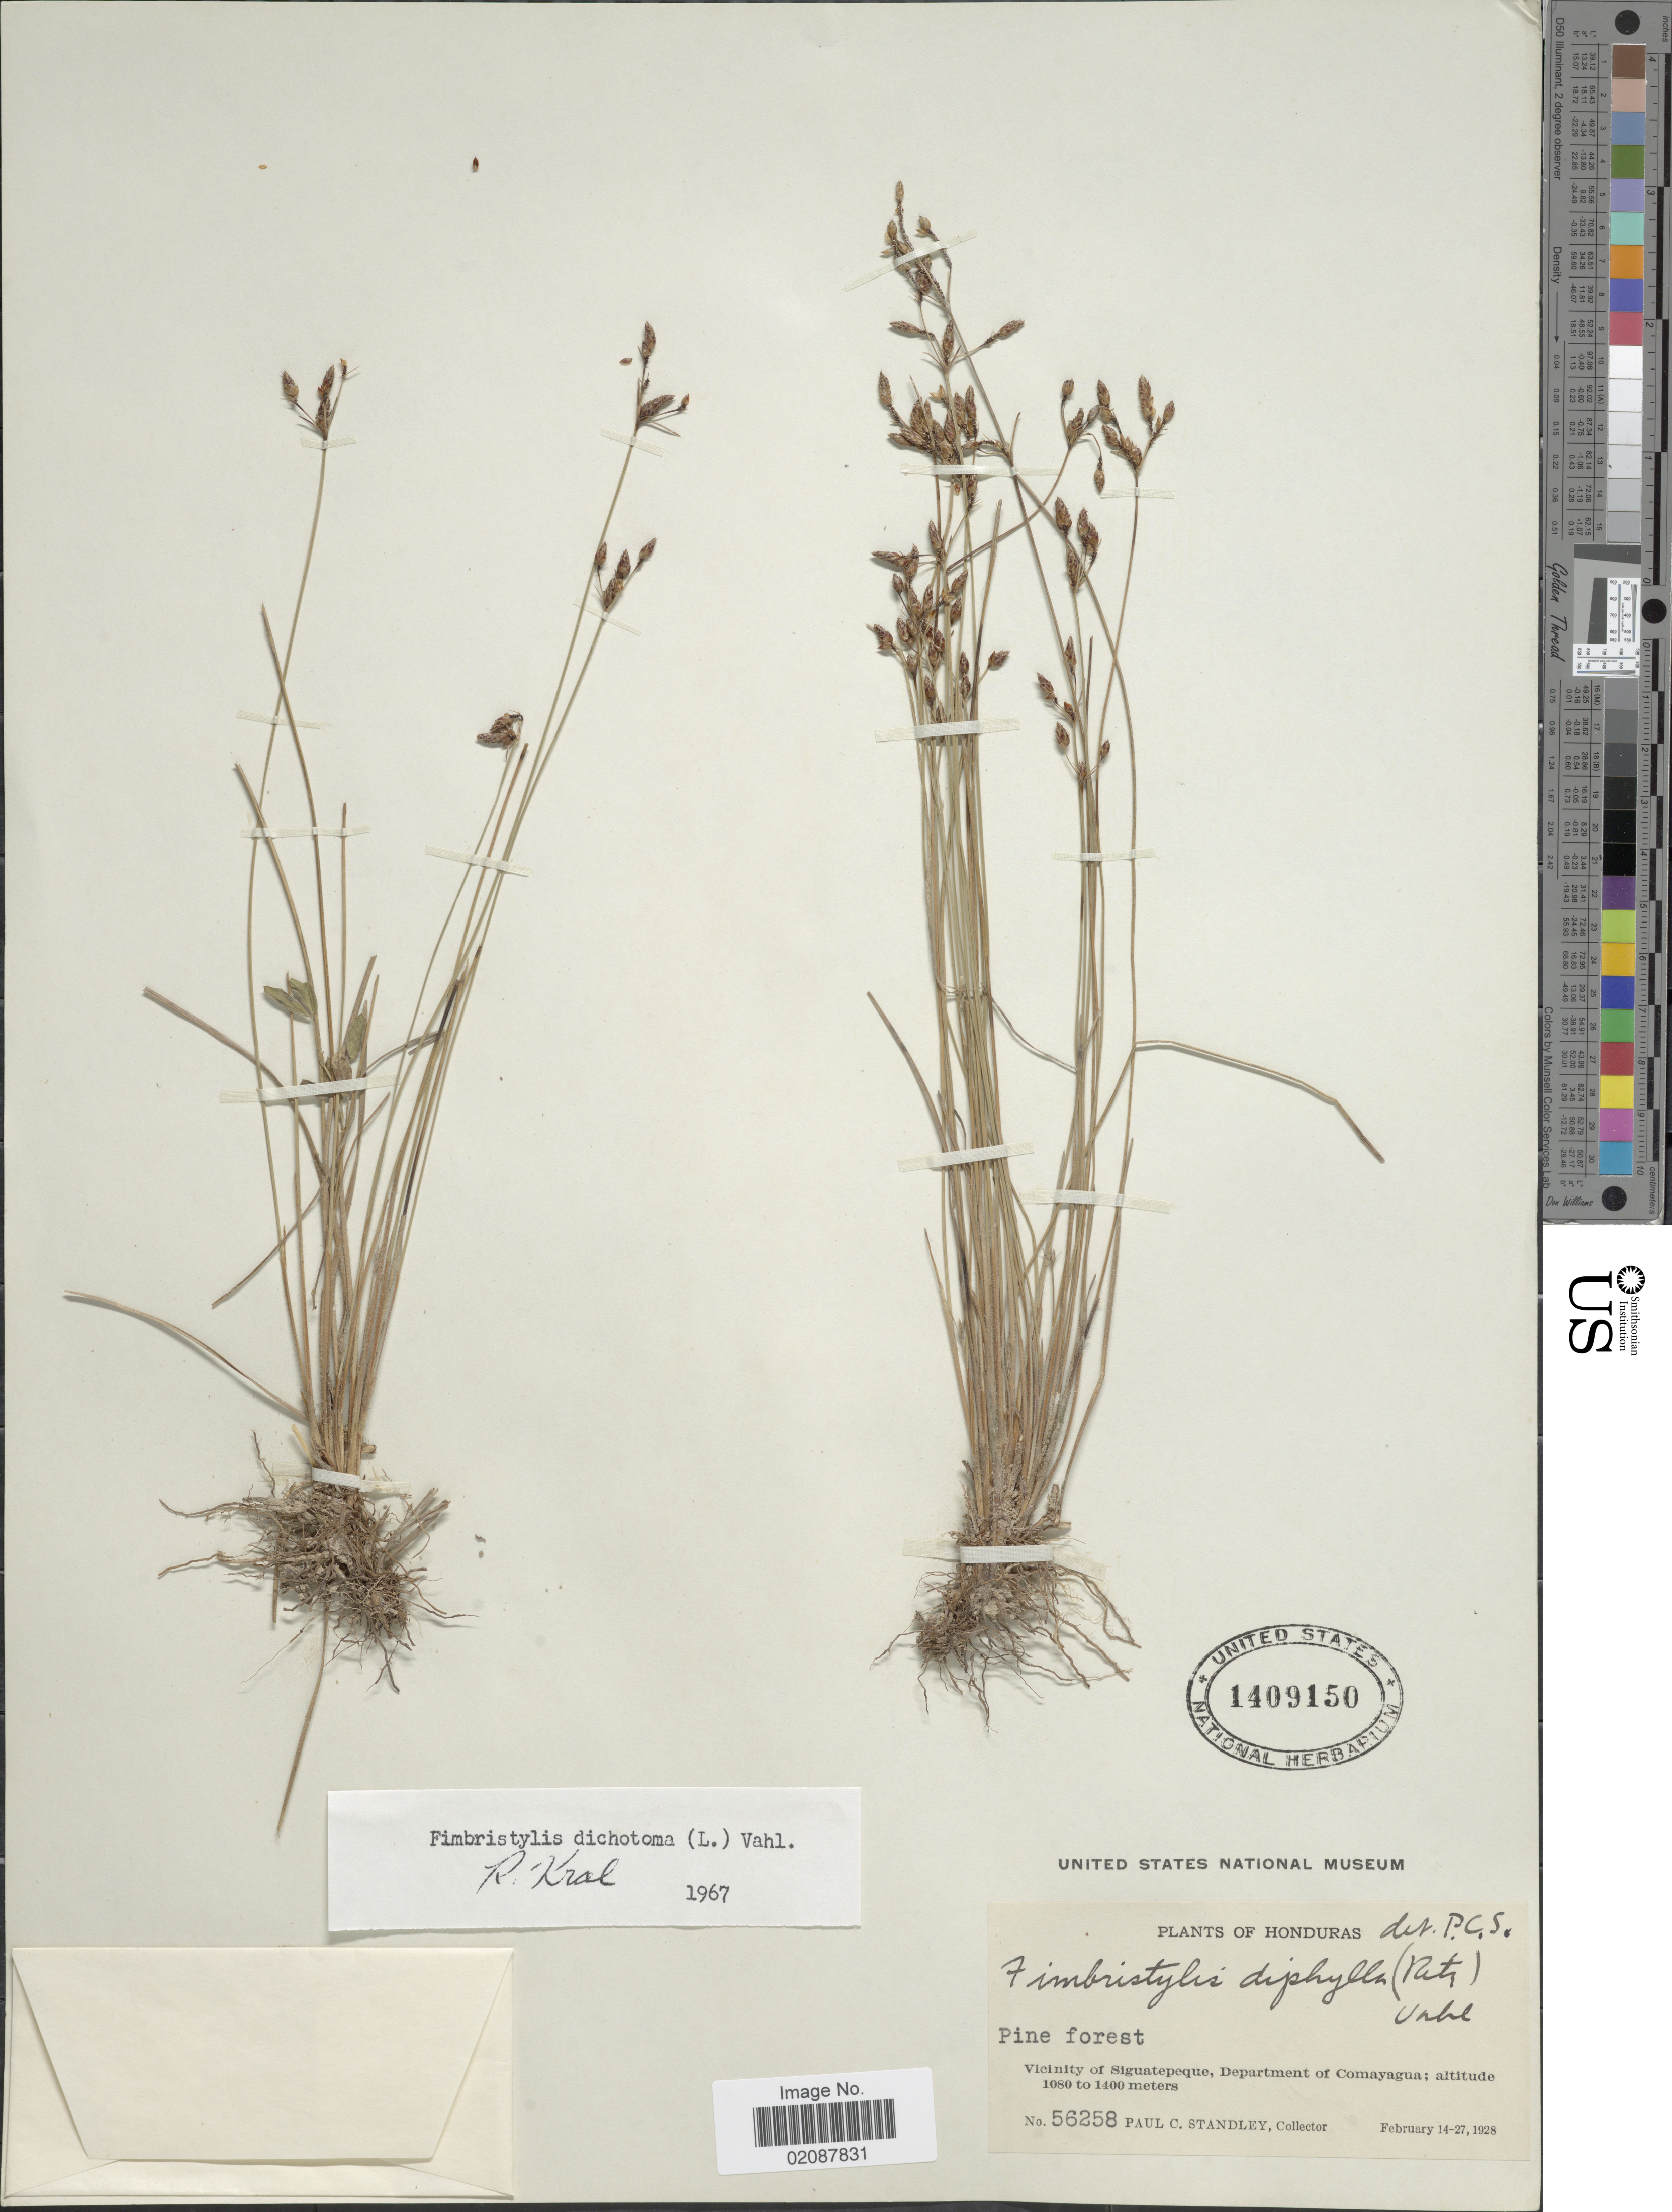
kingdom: Plantae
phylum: Tracheophyta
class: Liliopsida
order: Poales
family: Cyperaceae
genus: Fimbristylis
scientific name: Fimbristylis dichotoma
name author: (L.) Vahl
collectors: P. C. Standley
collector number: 56258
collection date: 1928-02-14/1928-02-27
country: Honduras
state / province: Comayagua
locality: Vicinity of Siguatepeque, Department of Comayagua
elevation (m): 1080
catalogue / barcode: US 1409150